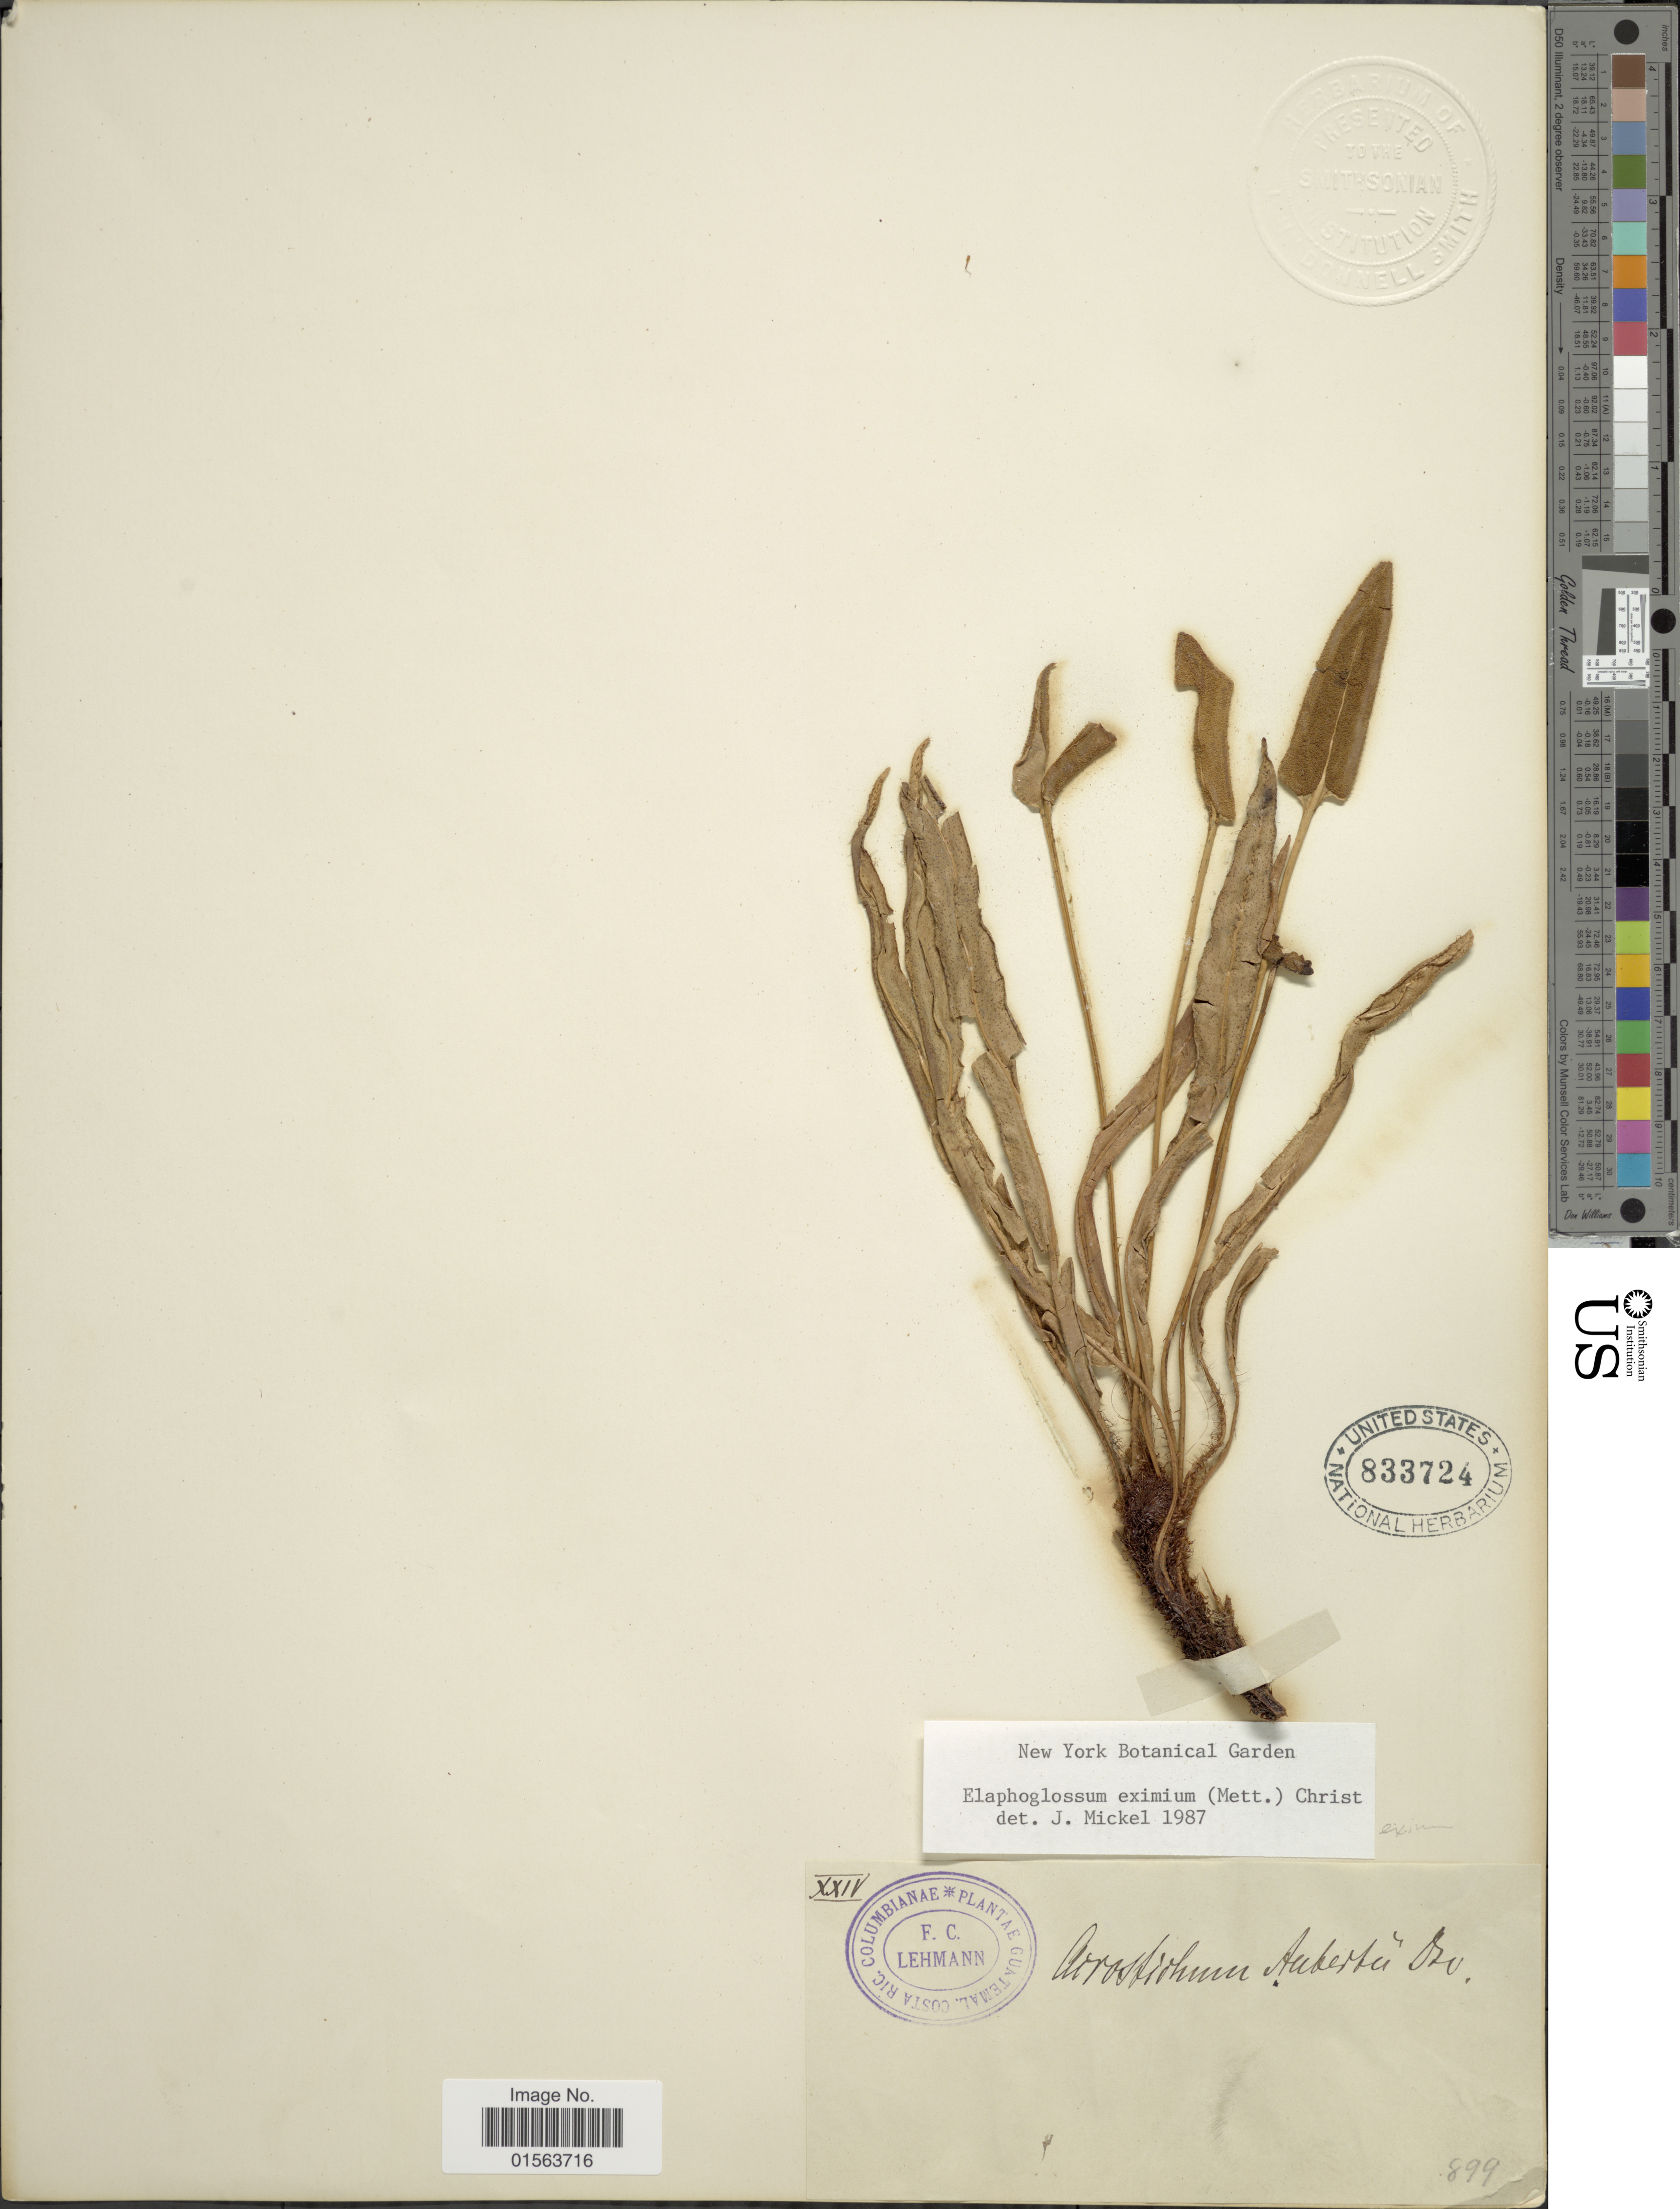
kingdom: Plantae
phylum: Tracheophyta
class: Polypodiopsida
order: Polypodiales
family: Dryopteridaceae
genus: Elaphoglossum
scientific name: Elaphoglossum eximium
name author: (Mett.) Christ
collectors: F. Lehman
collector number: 899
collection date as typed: Transcribed d/m/y: //26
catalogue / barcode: US 833724